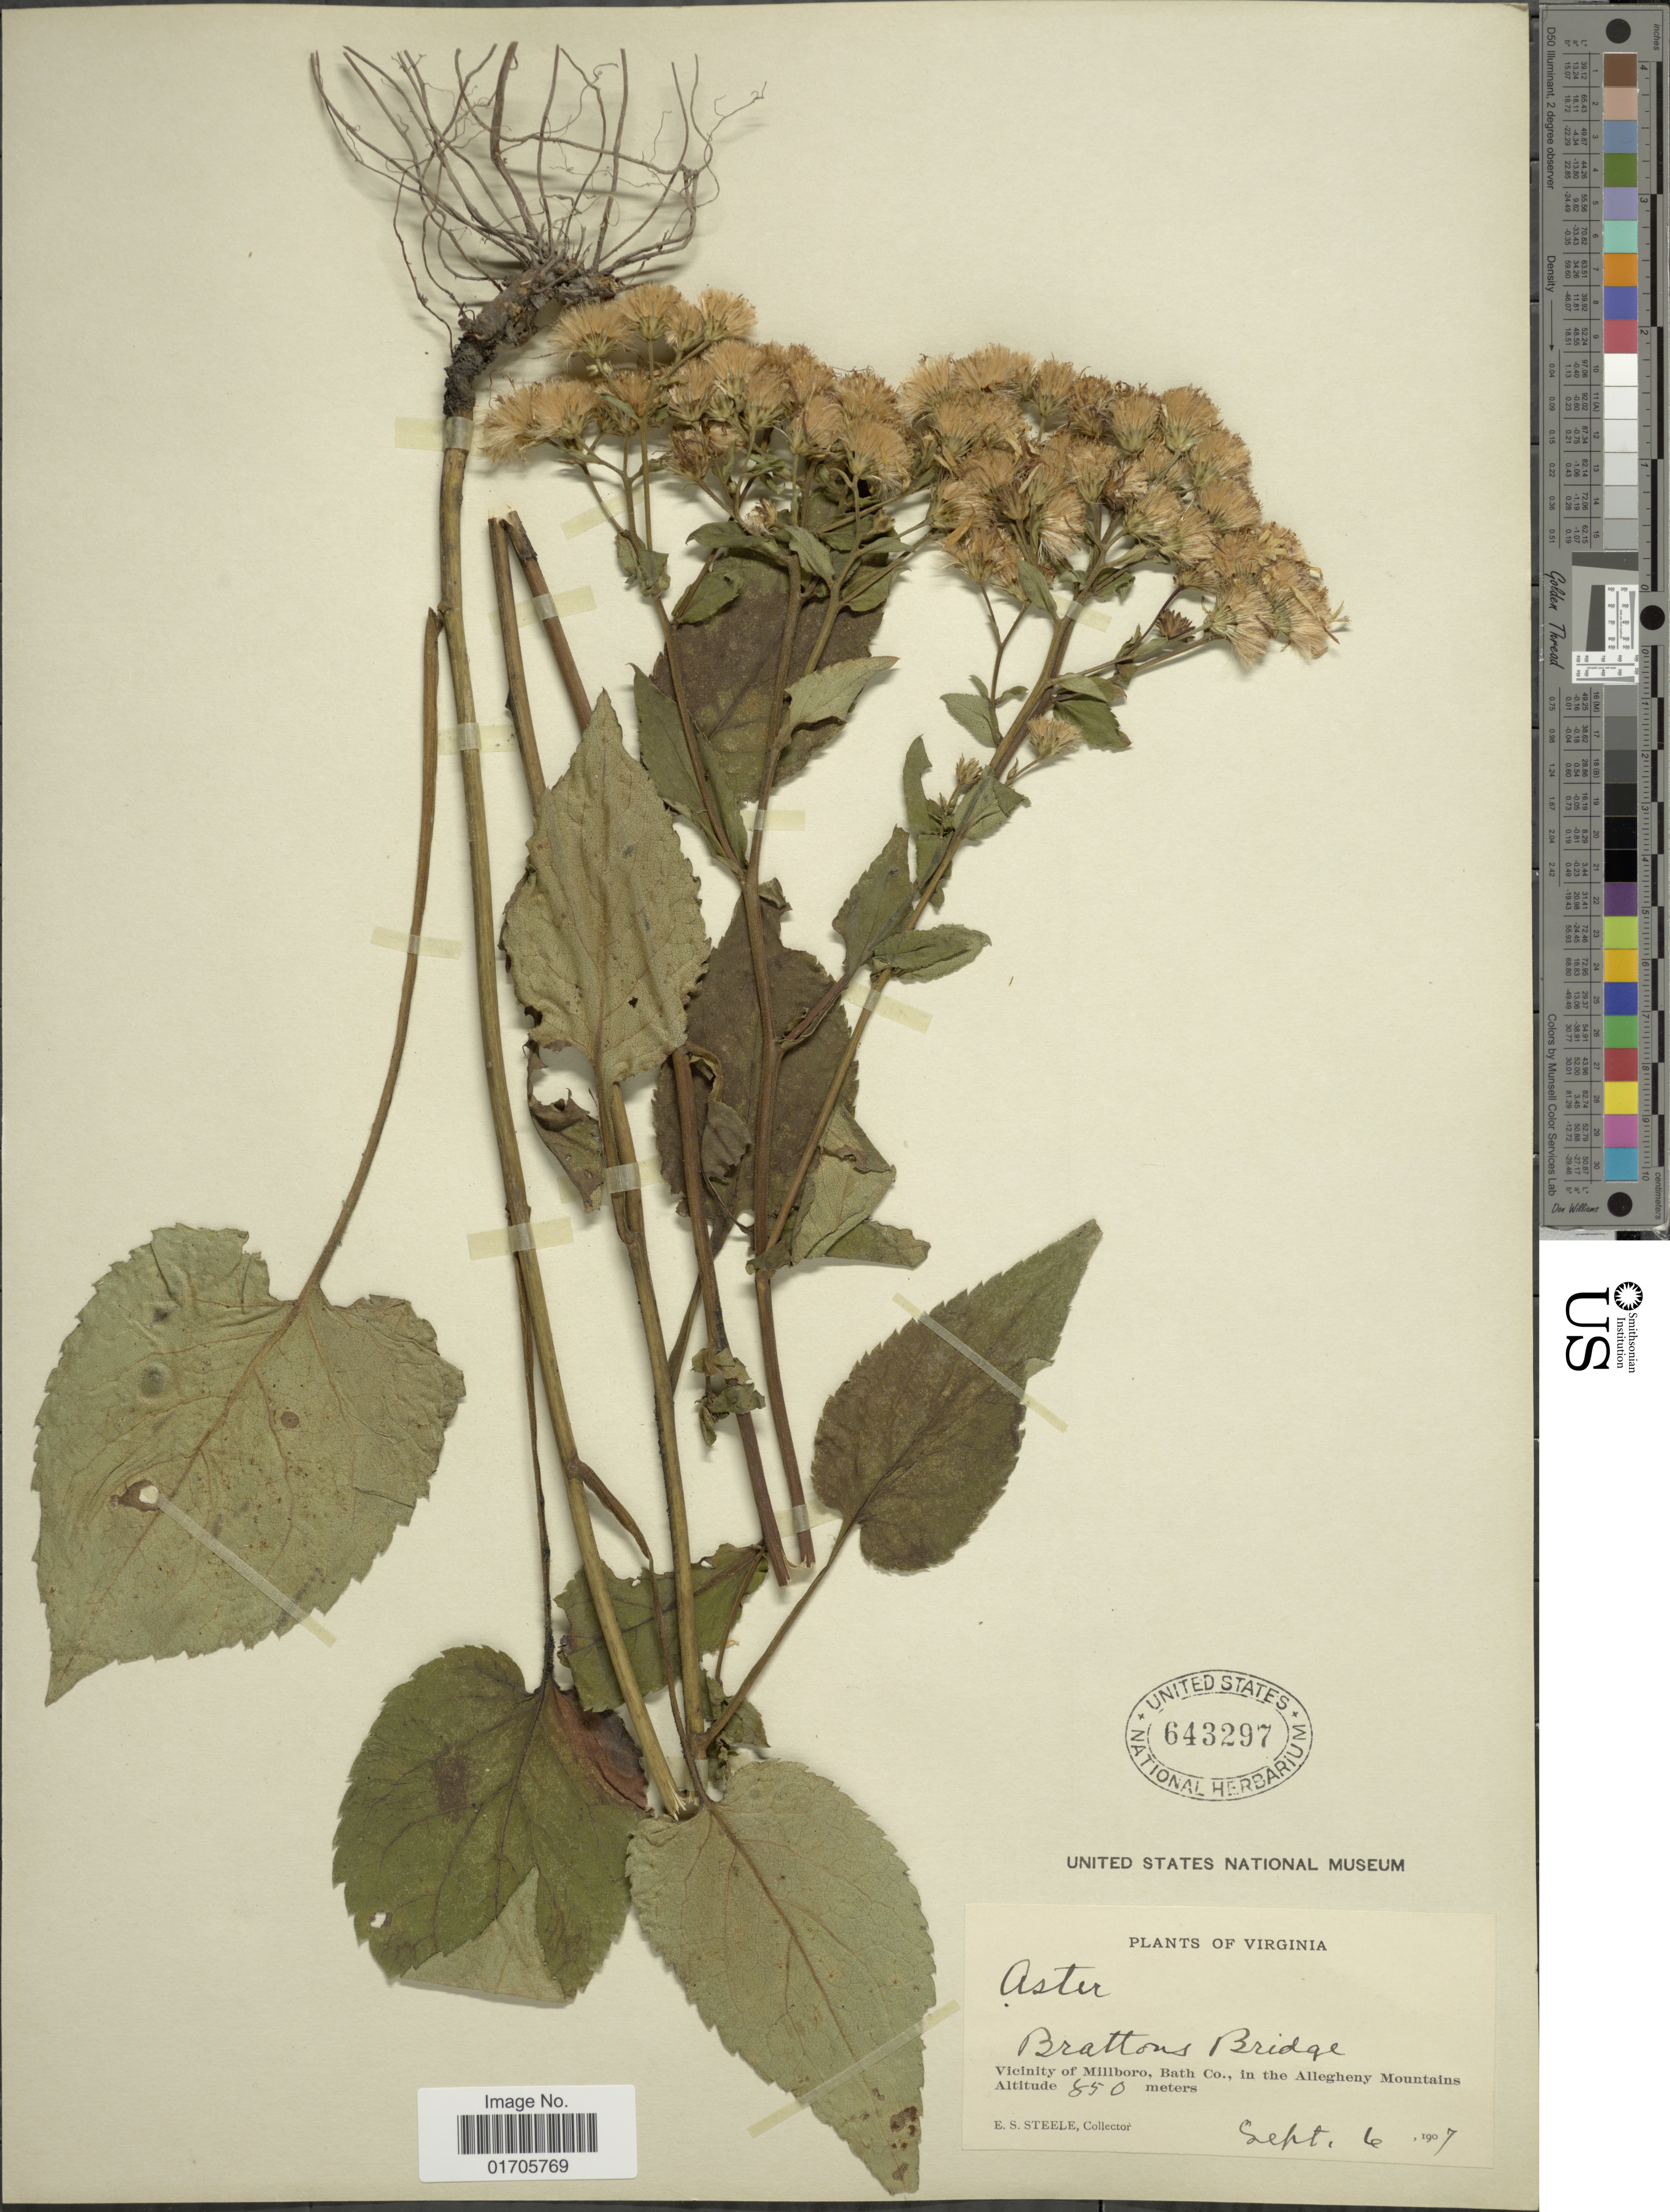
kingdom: Plantae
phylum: Tracheophyta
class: Magnoliopsida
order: Asterales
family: Asteraceae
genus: Eurybia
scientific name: Eurybia macrophylla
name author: (L.) Cass.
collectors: E. Steele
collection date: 1907-09-06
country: United States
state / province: Virginia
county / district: Bath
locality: Virginia. Brattons Bridge. Vicinity of Millboro, Bath Co., in the Allegheny Mountains.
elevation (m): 850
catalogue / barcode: US 643297